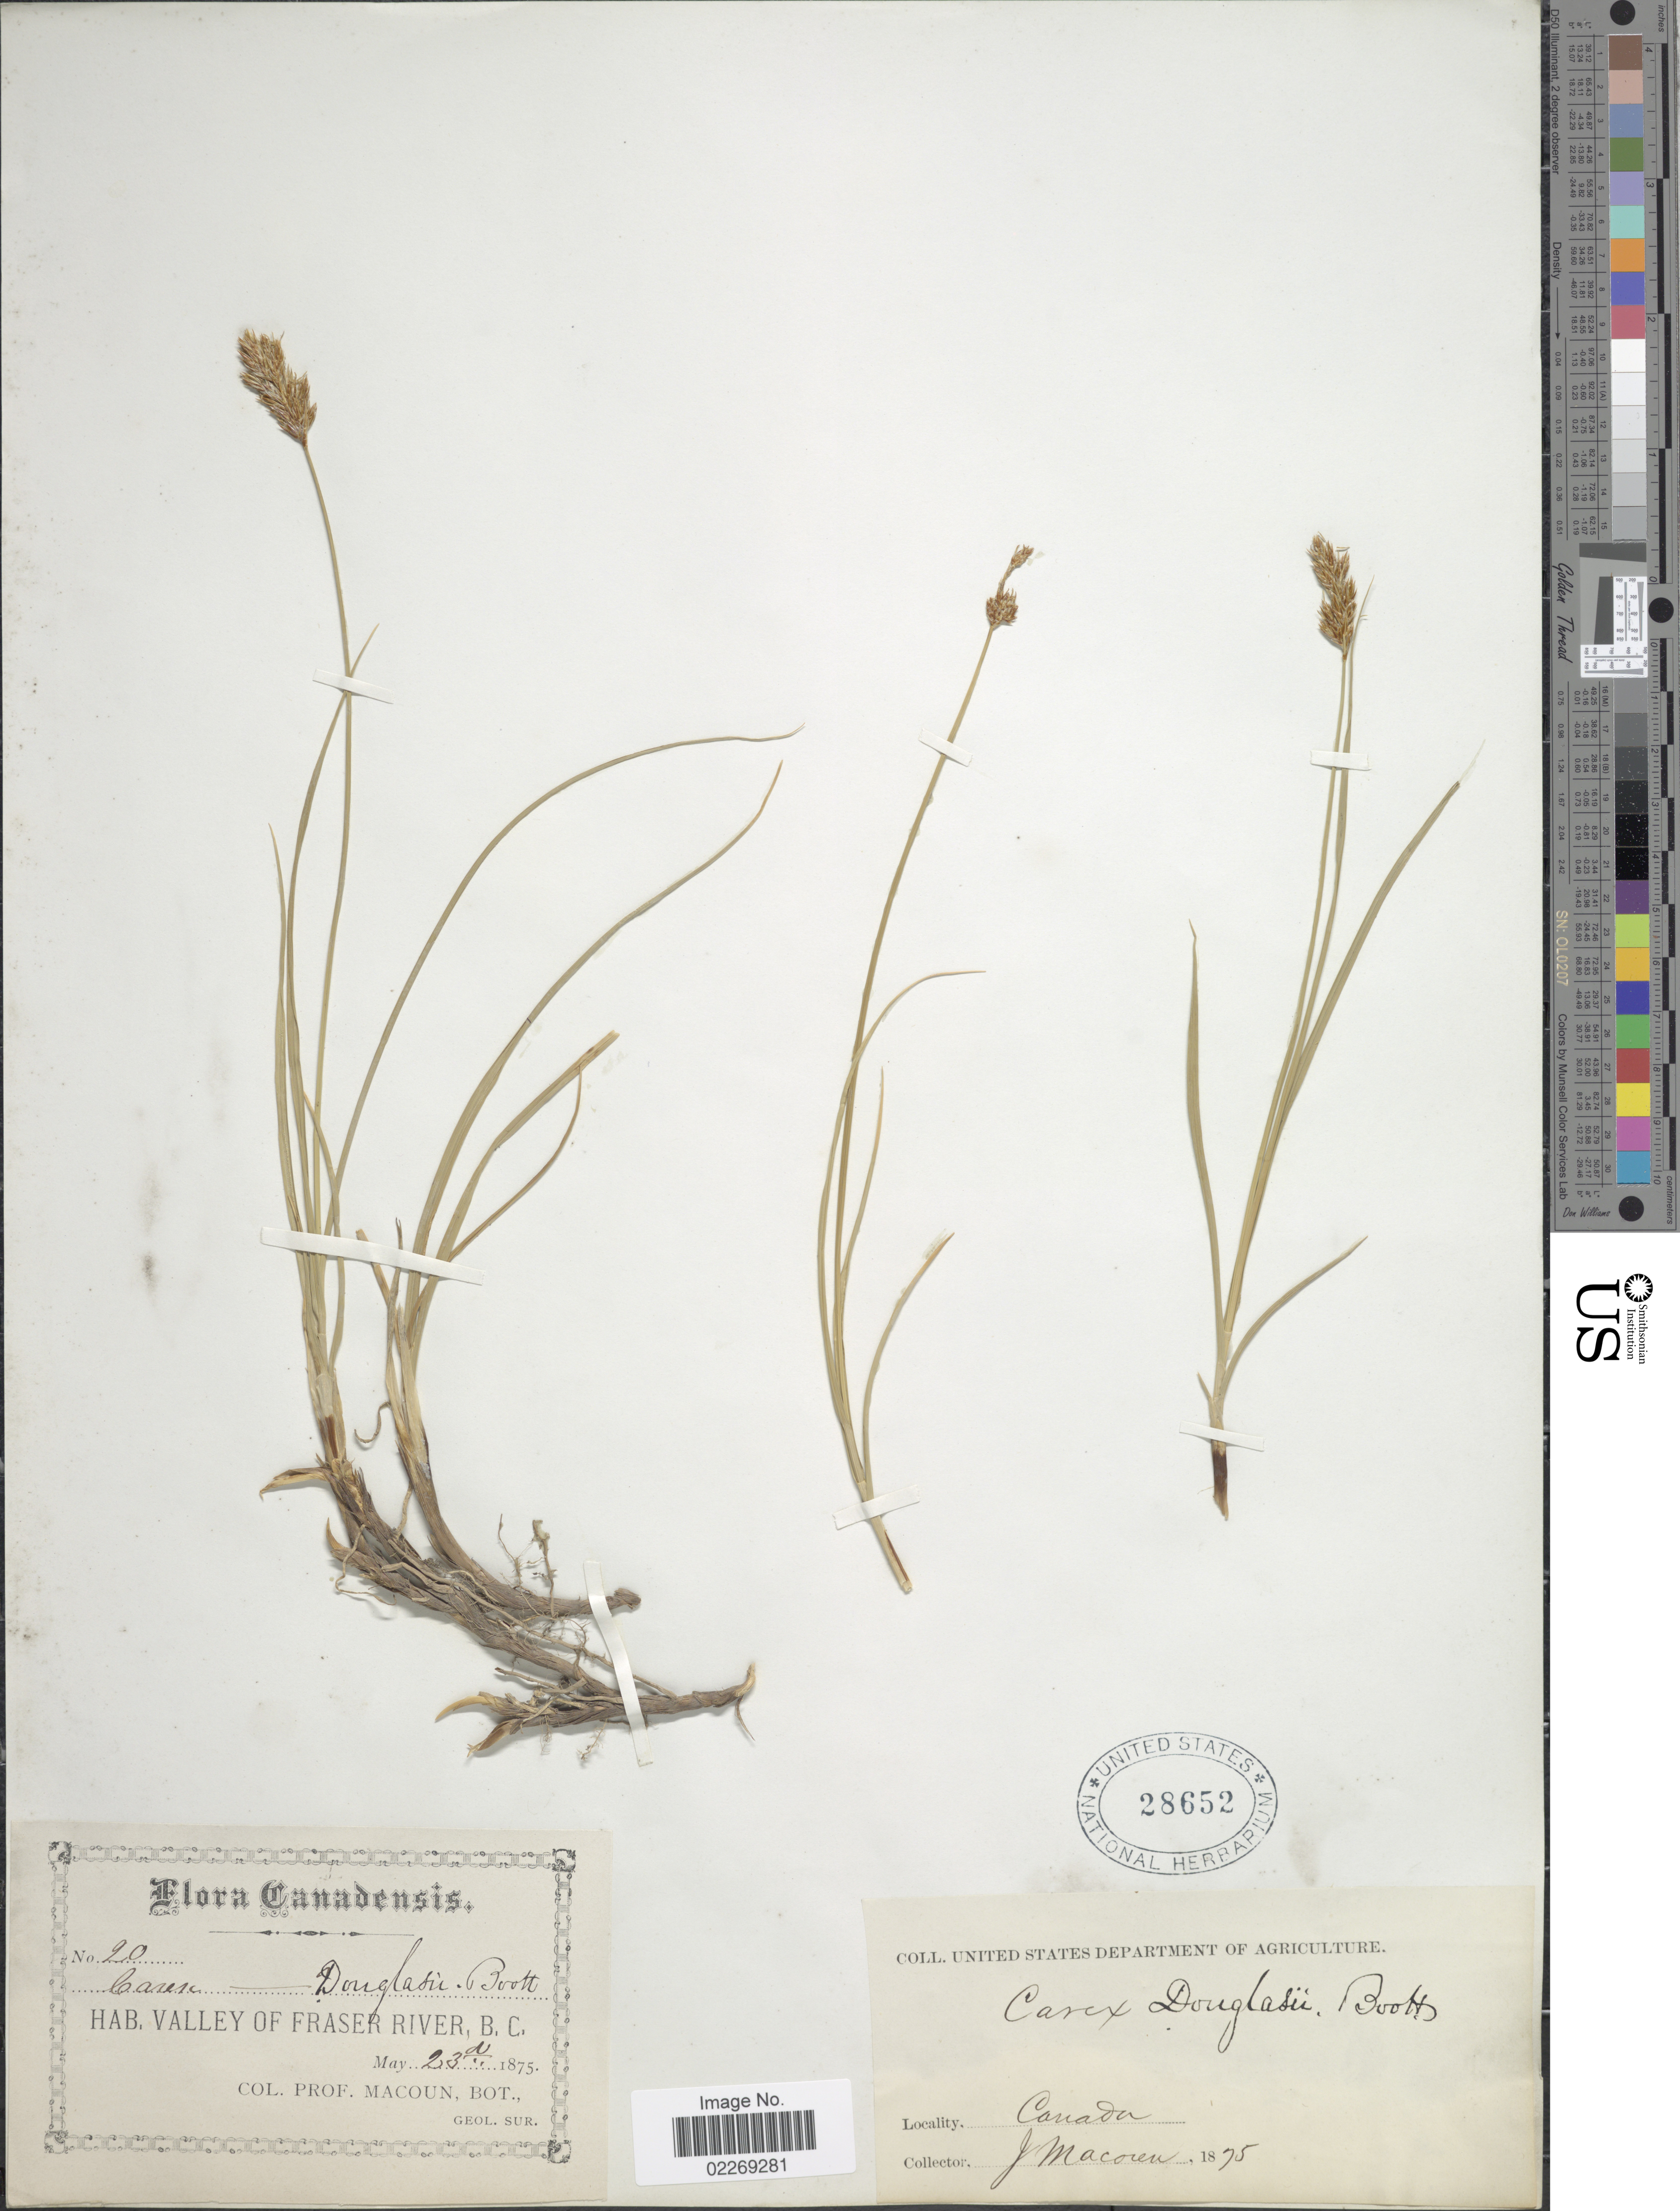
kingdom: Plantae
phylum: Tracheophyta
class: Liliopsida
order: Poales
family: Cyperaceae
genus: Carex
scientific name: Carex douglasii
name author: Boott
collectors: J. Macoun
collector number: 20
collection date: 1875-05-23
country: Canada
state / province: British Columbia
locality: Canadensis. Valley of Fraser River, B.C.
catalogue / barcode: US 28652